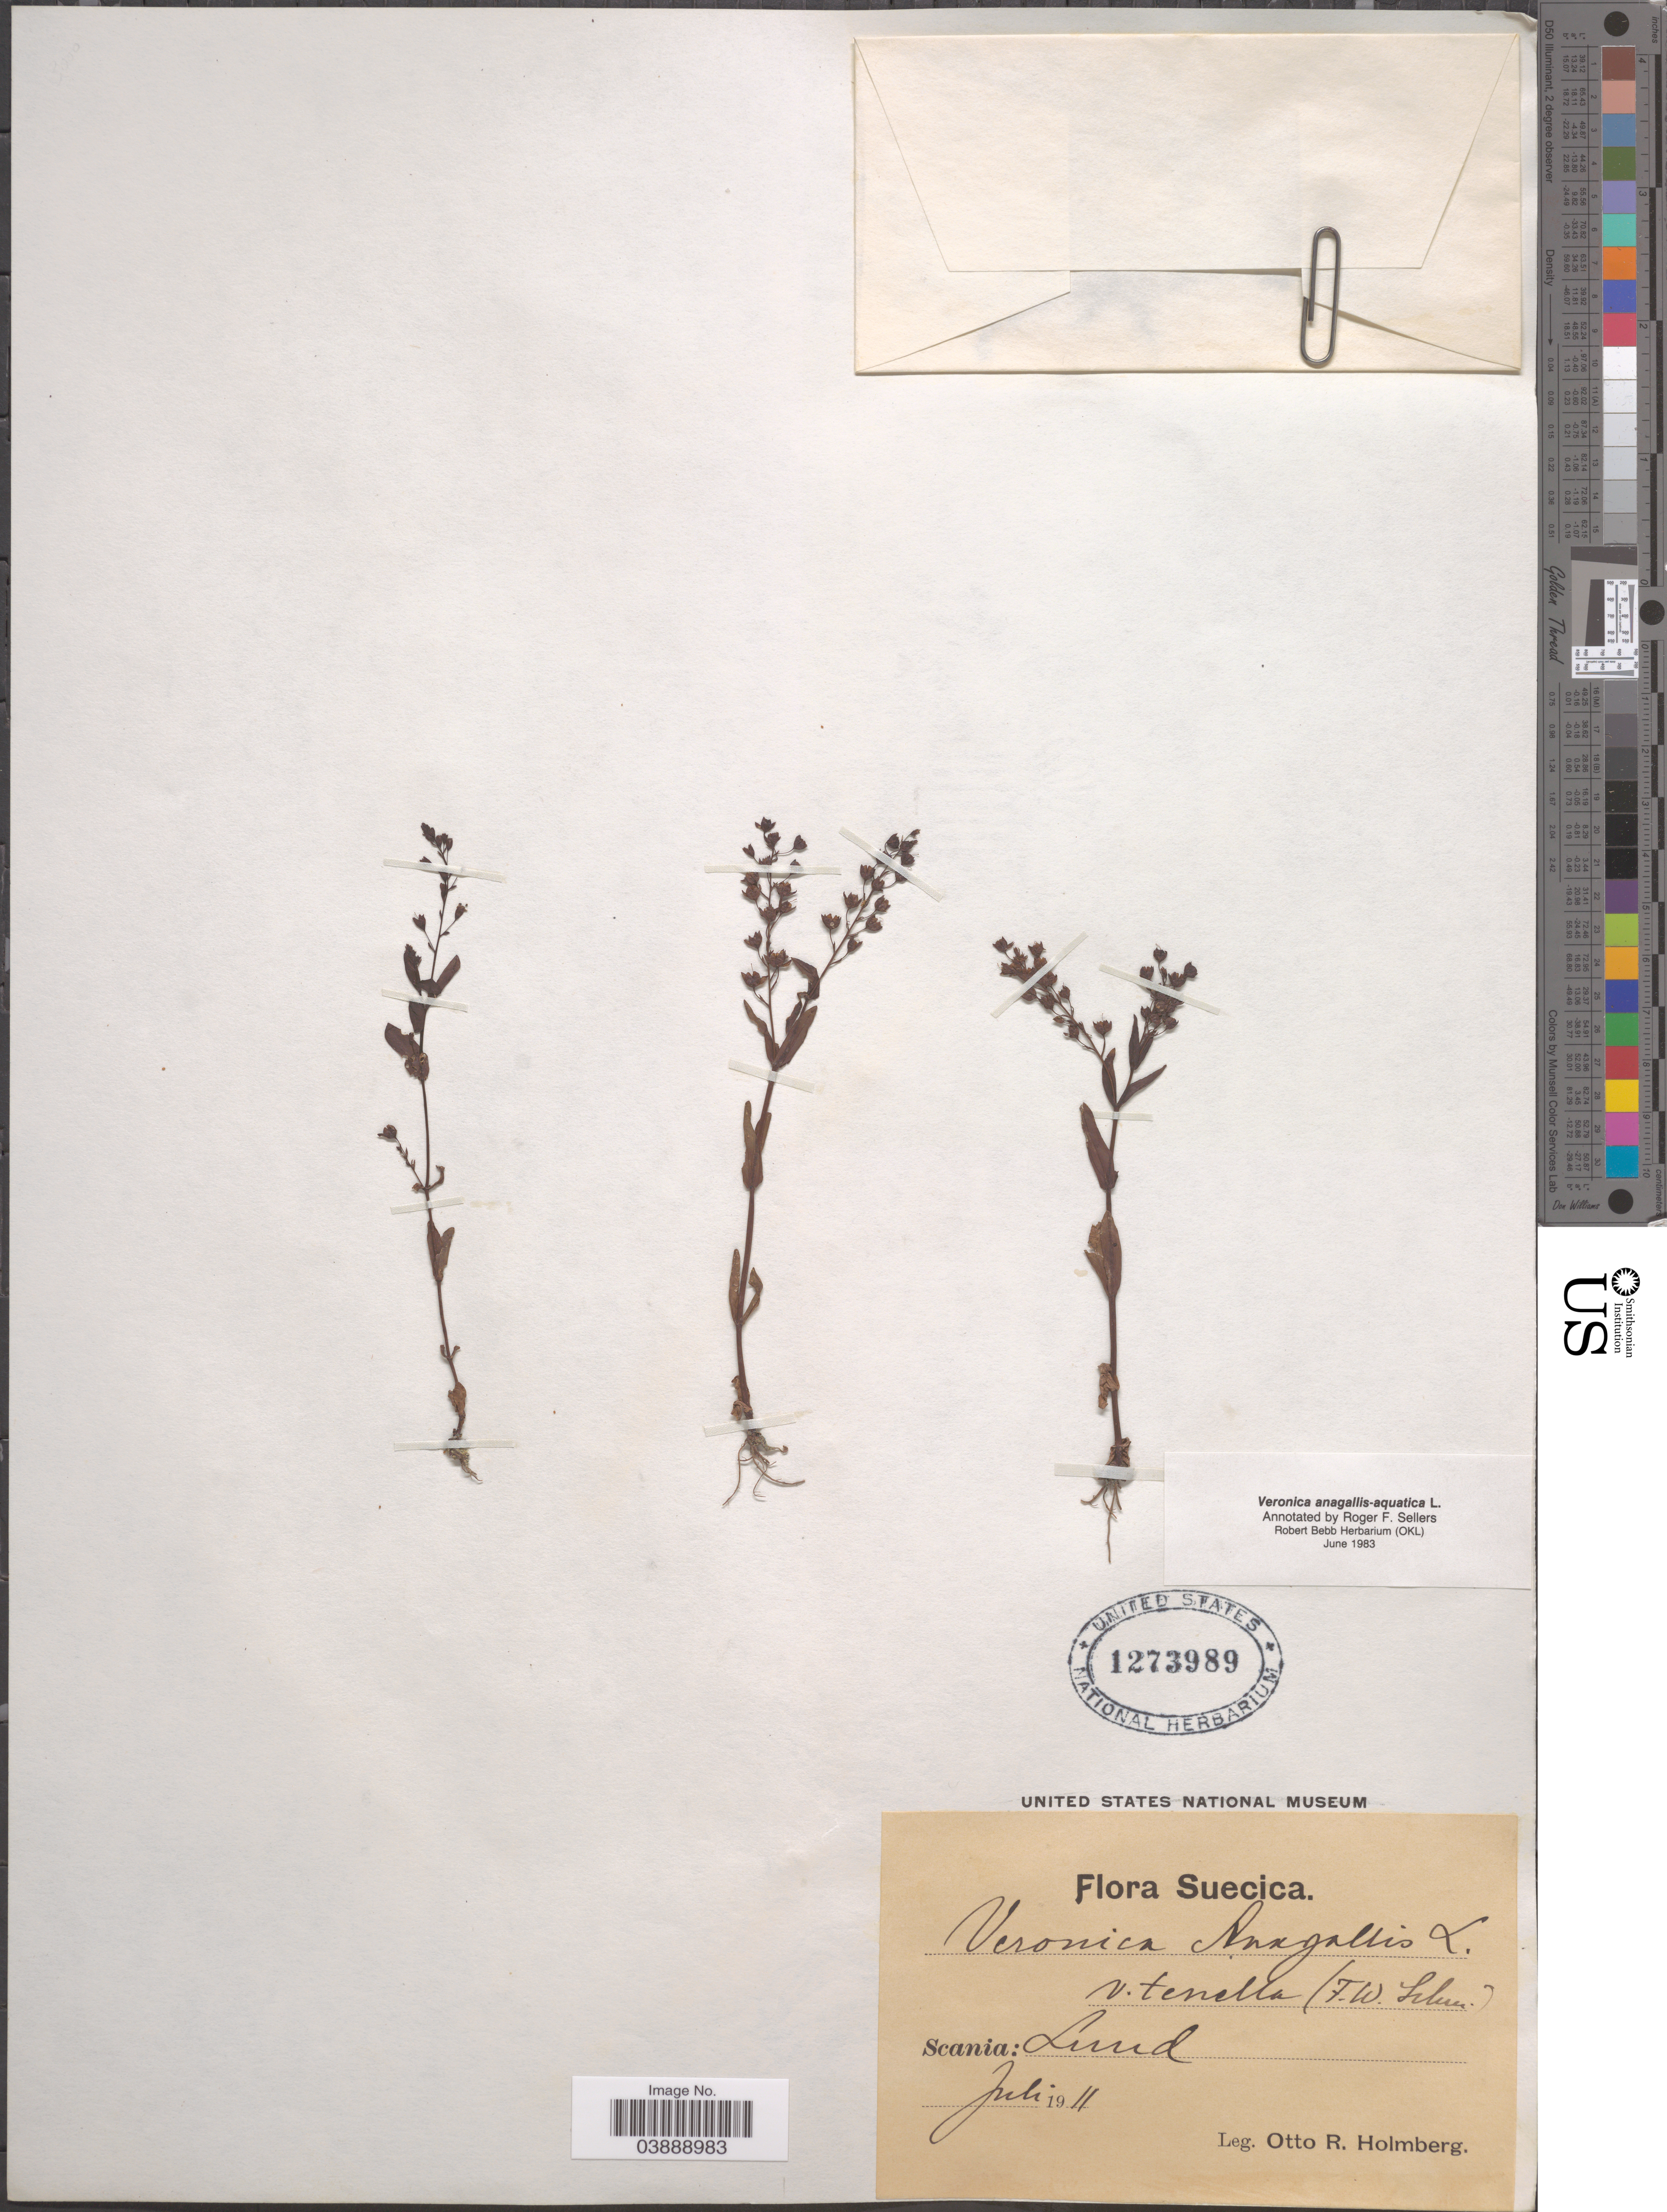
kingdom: Plantae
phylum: Tracheophyta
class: Magnoliopsida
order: Lamiales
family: Plantaginaceae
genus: Veronica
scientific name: Veronica anagallis-aquatica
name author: L.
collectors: O. Holmberg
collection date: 1911-07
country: Sweden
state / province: Skåne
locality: Suecica. Scania: Lund.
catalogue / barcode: US 1273989